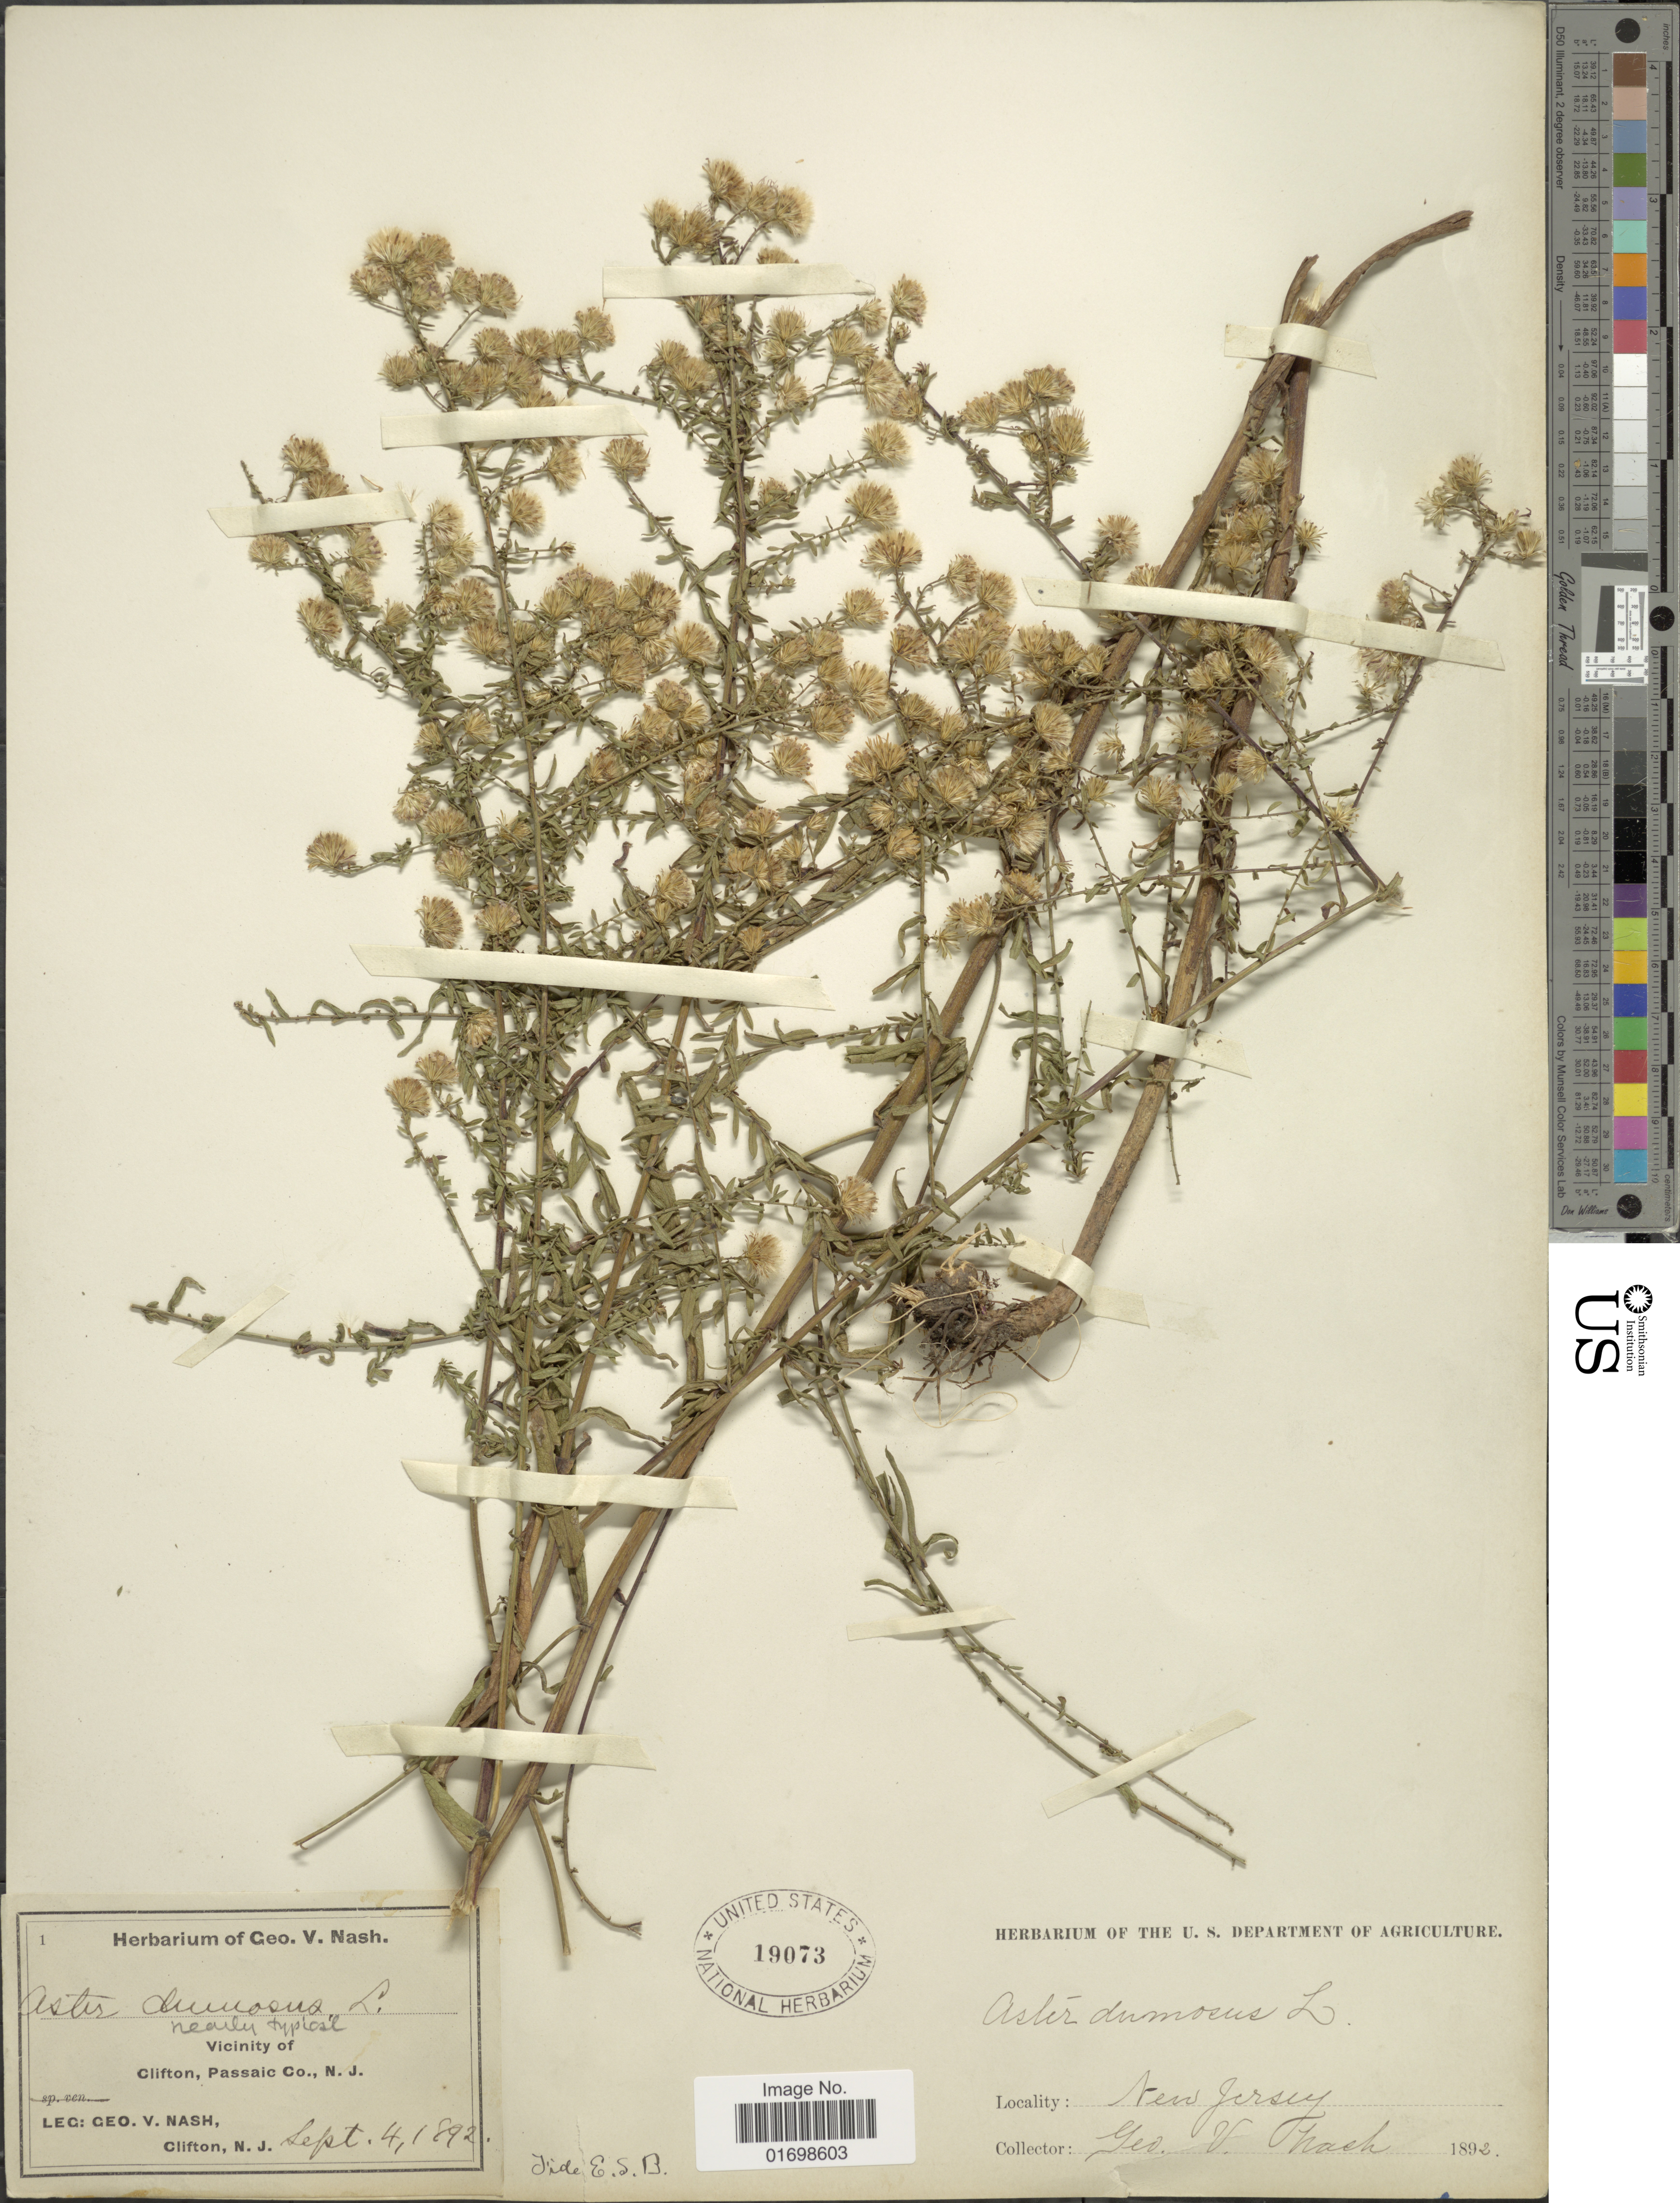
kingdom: Plantae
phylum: Tracheophyta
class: Magnoliopsida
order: Asterales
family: Asteraceae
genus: Symphyotrichum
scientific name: Symphyotrichum dumosum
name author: (L.) G.L. Nesom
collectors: G. V. Nash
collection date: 1892-09-04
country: United States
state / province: New Jersey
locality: Vicinity of Clifton Co., N.J.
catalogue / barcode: US 19073